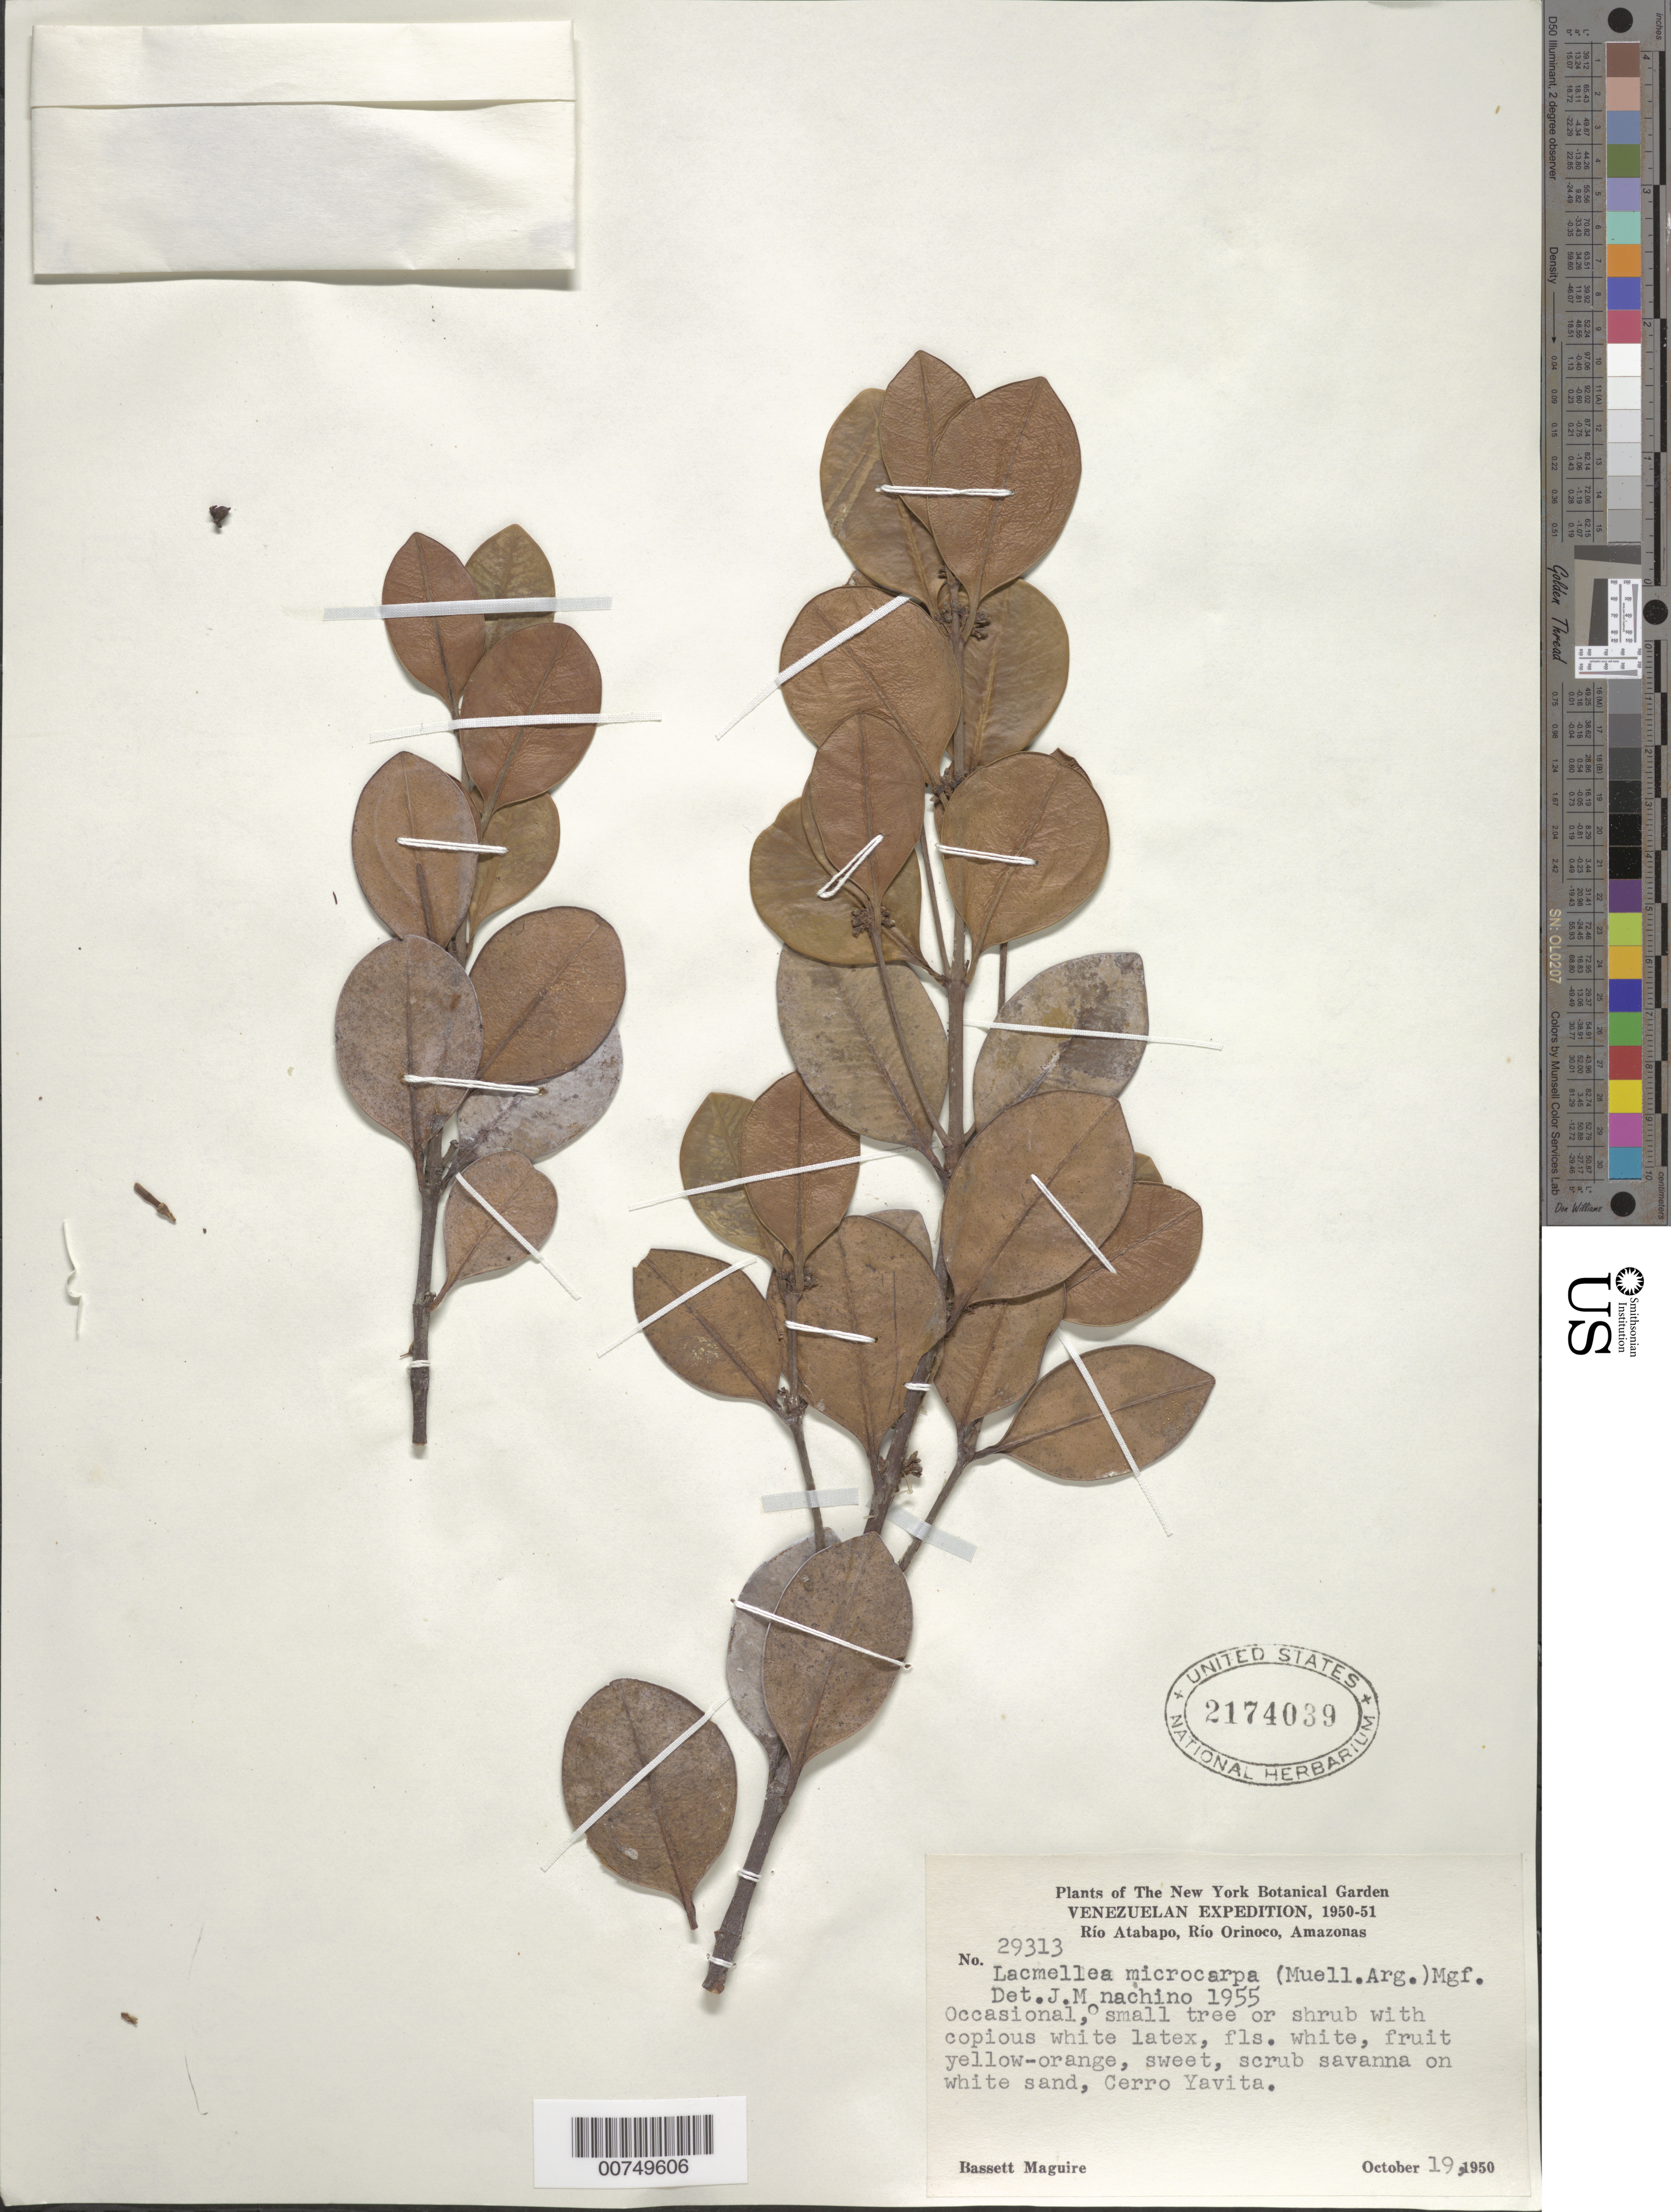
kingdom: Plantae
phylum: Tracheophyta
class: Magnoliopsida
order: Gentianales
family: Apocynaceae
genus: Lacmellea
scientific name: Lacmellea microcarpa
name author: (Müll. Arg.) Markgr.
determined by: Monachino, J. V.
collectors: B. Maguire, R. S. Cowan & J. J. Wurdack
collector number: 29313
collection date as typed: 19-Oct-50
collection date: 1950-10-19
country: Venezuela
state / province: Amazonas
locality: Cerro Yavita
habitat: White sand, scrub savanna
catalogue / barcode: US 2174039